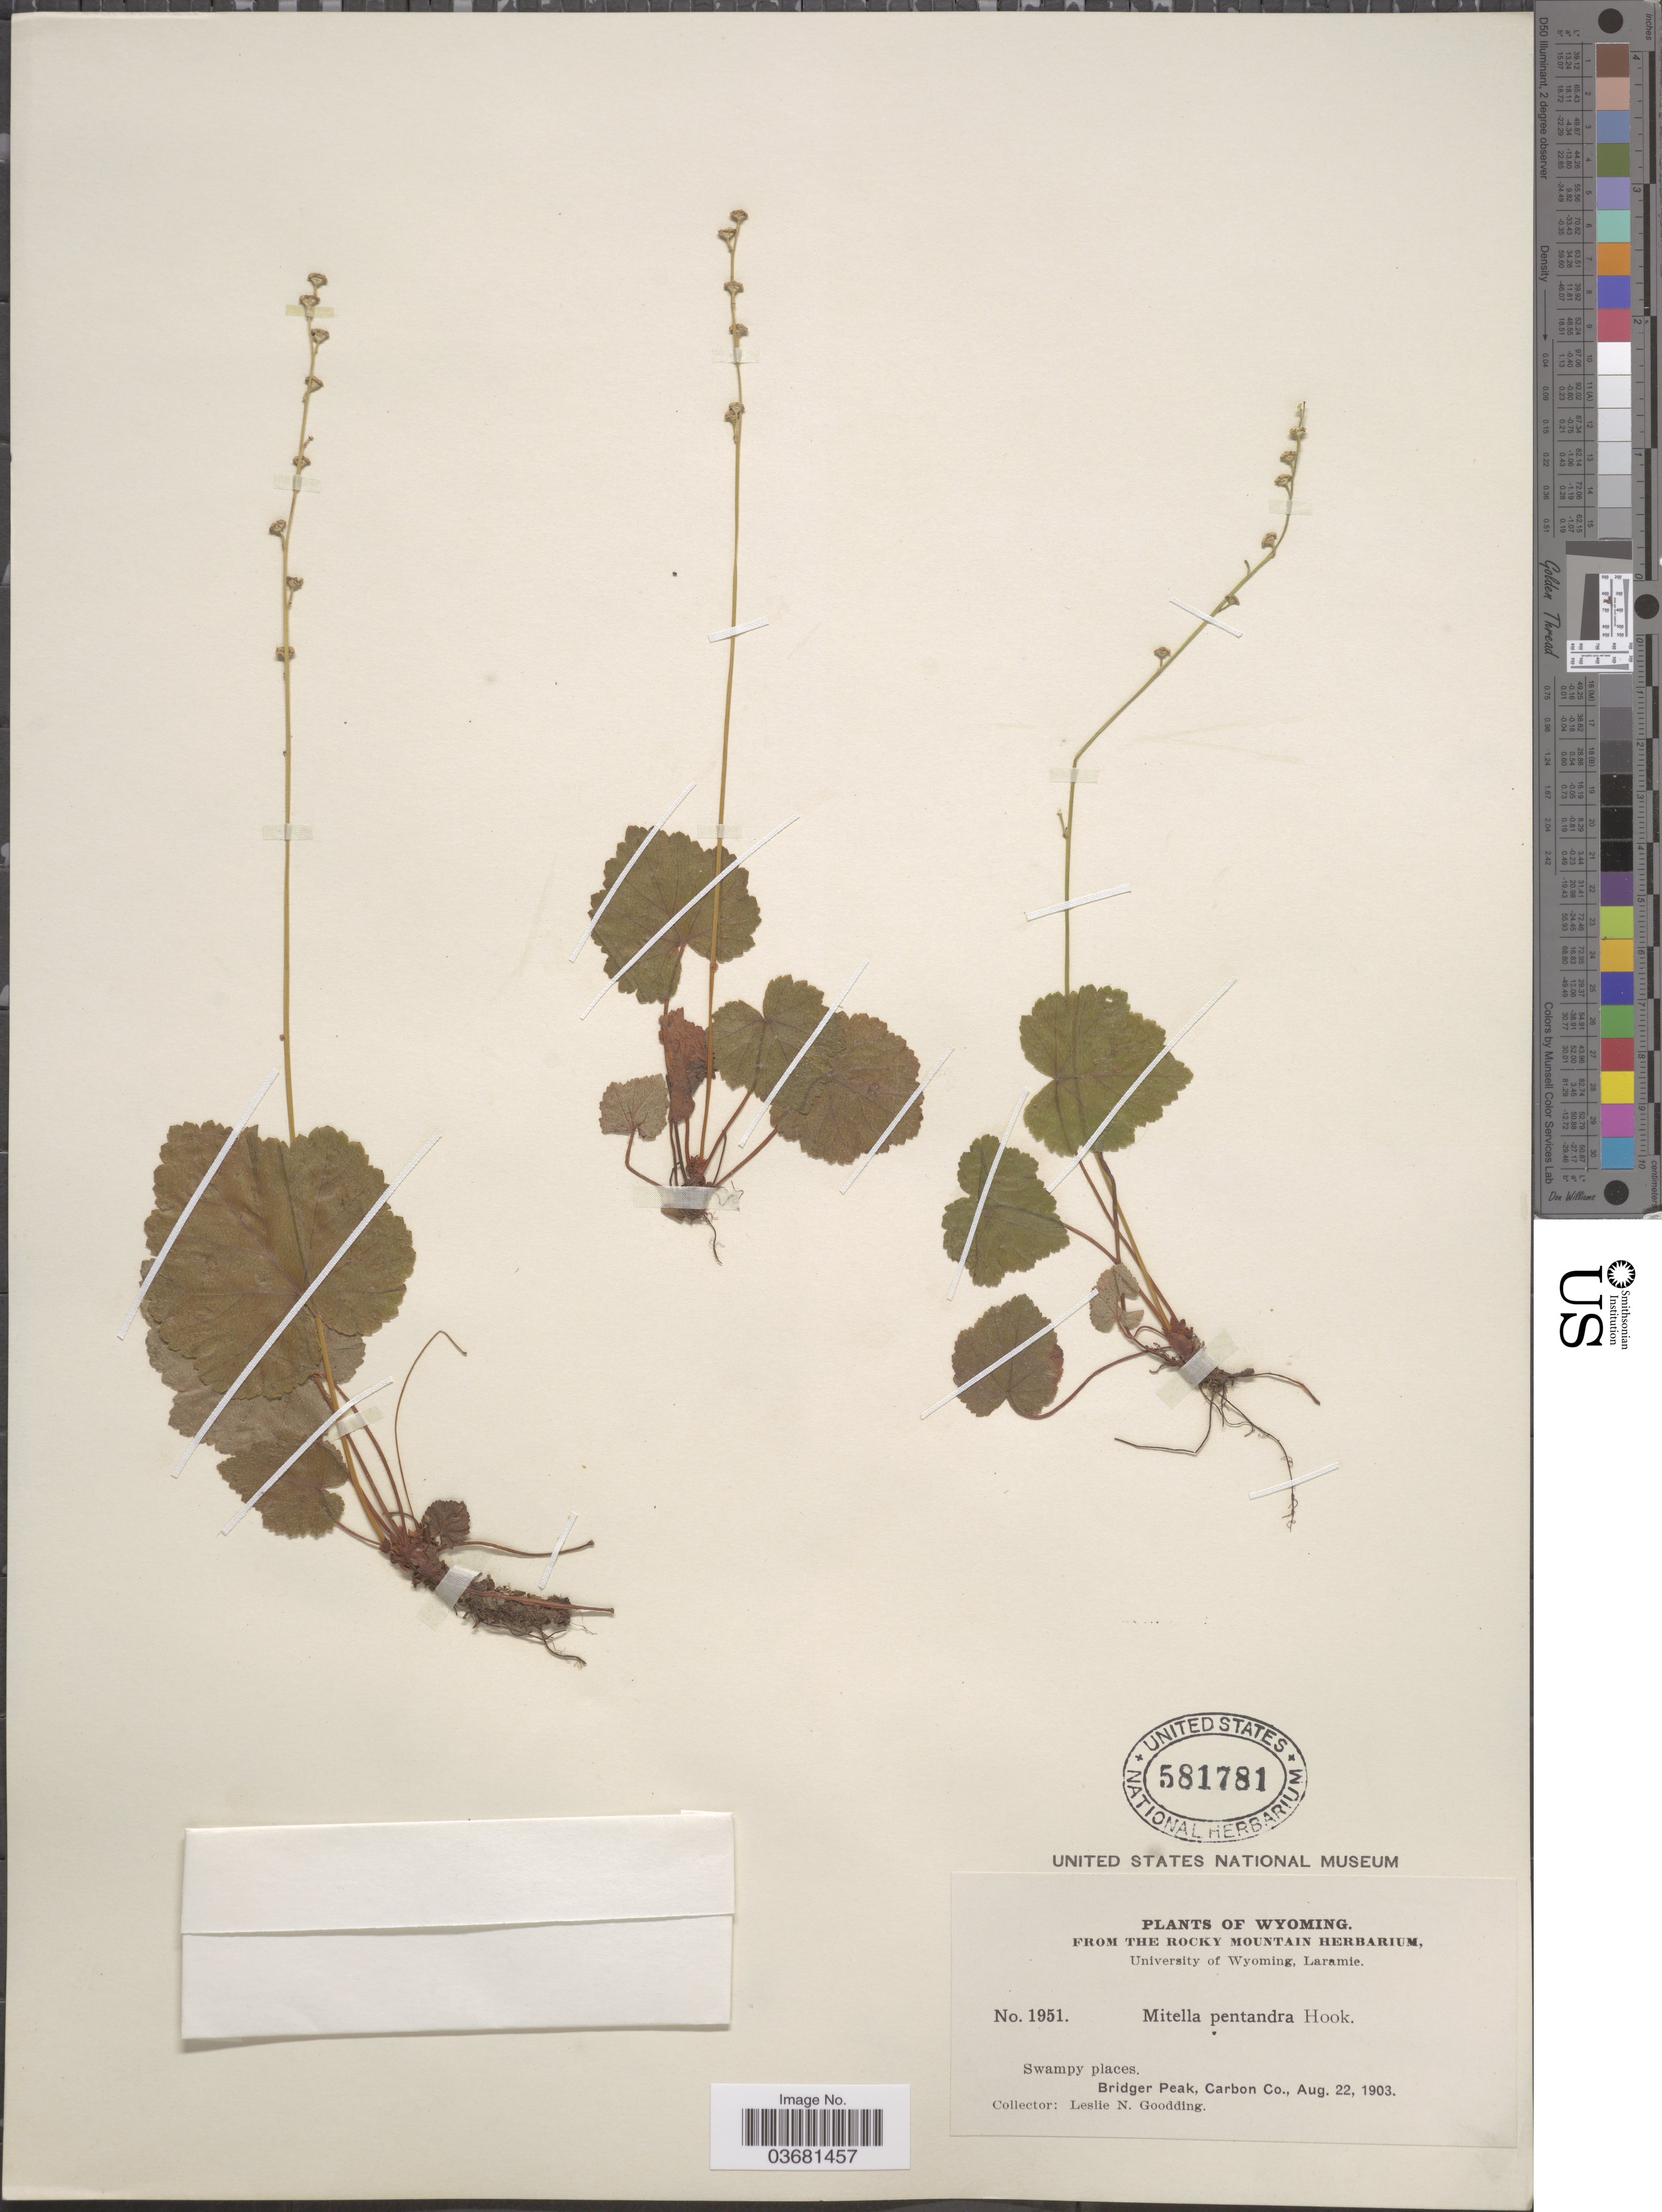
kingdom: Plantae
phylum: Tracheophyta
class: Magnoliopsida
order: Saxifragales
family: Saxifragaceae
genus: Mitella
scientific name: Mitella pentandra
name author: Hook.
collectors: L. N. Goodding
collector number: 1951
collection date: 1903-08-22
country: United States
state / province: Wyoming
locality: Bridger Peak, Carbon Co.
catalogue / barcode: US 581781